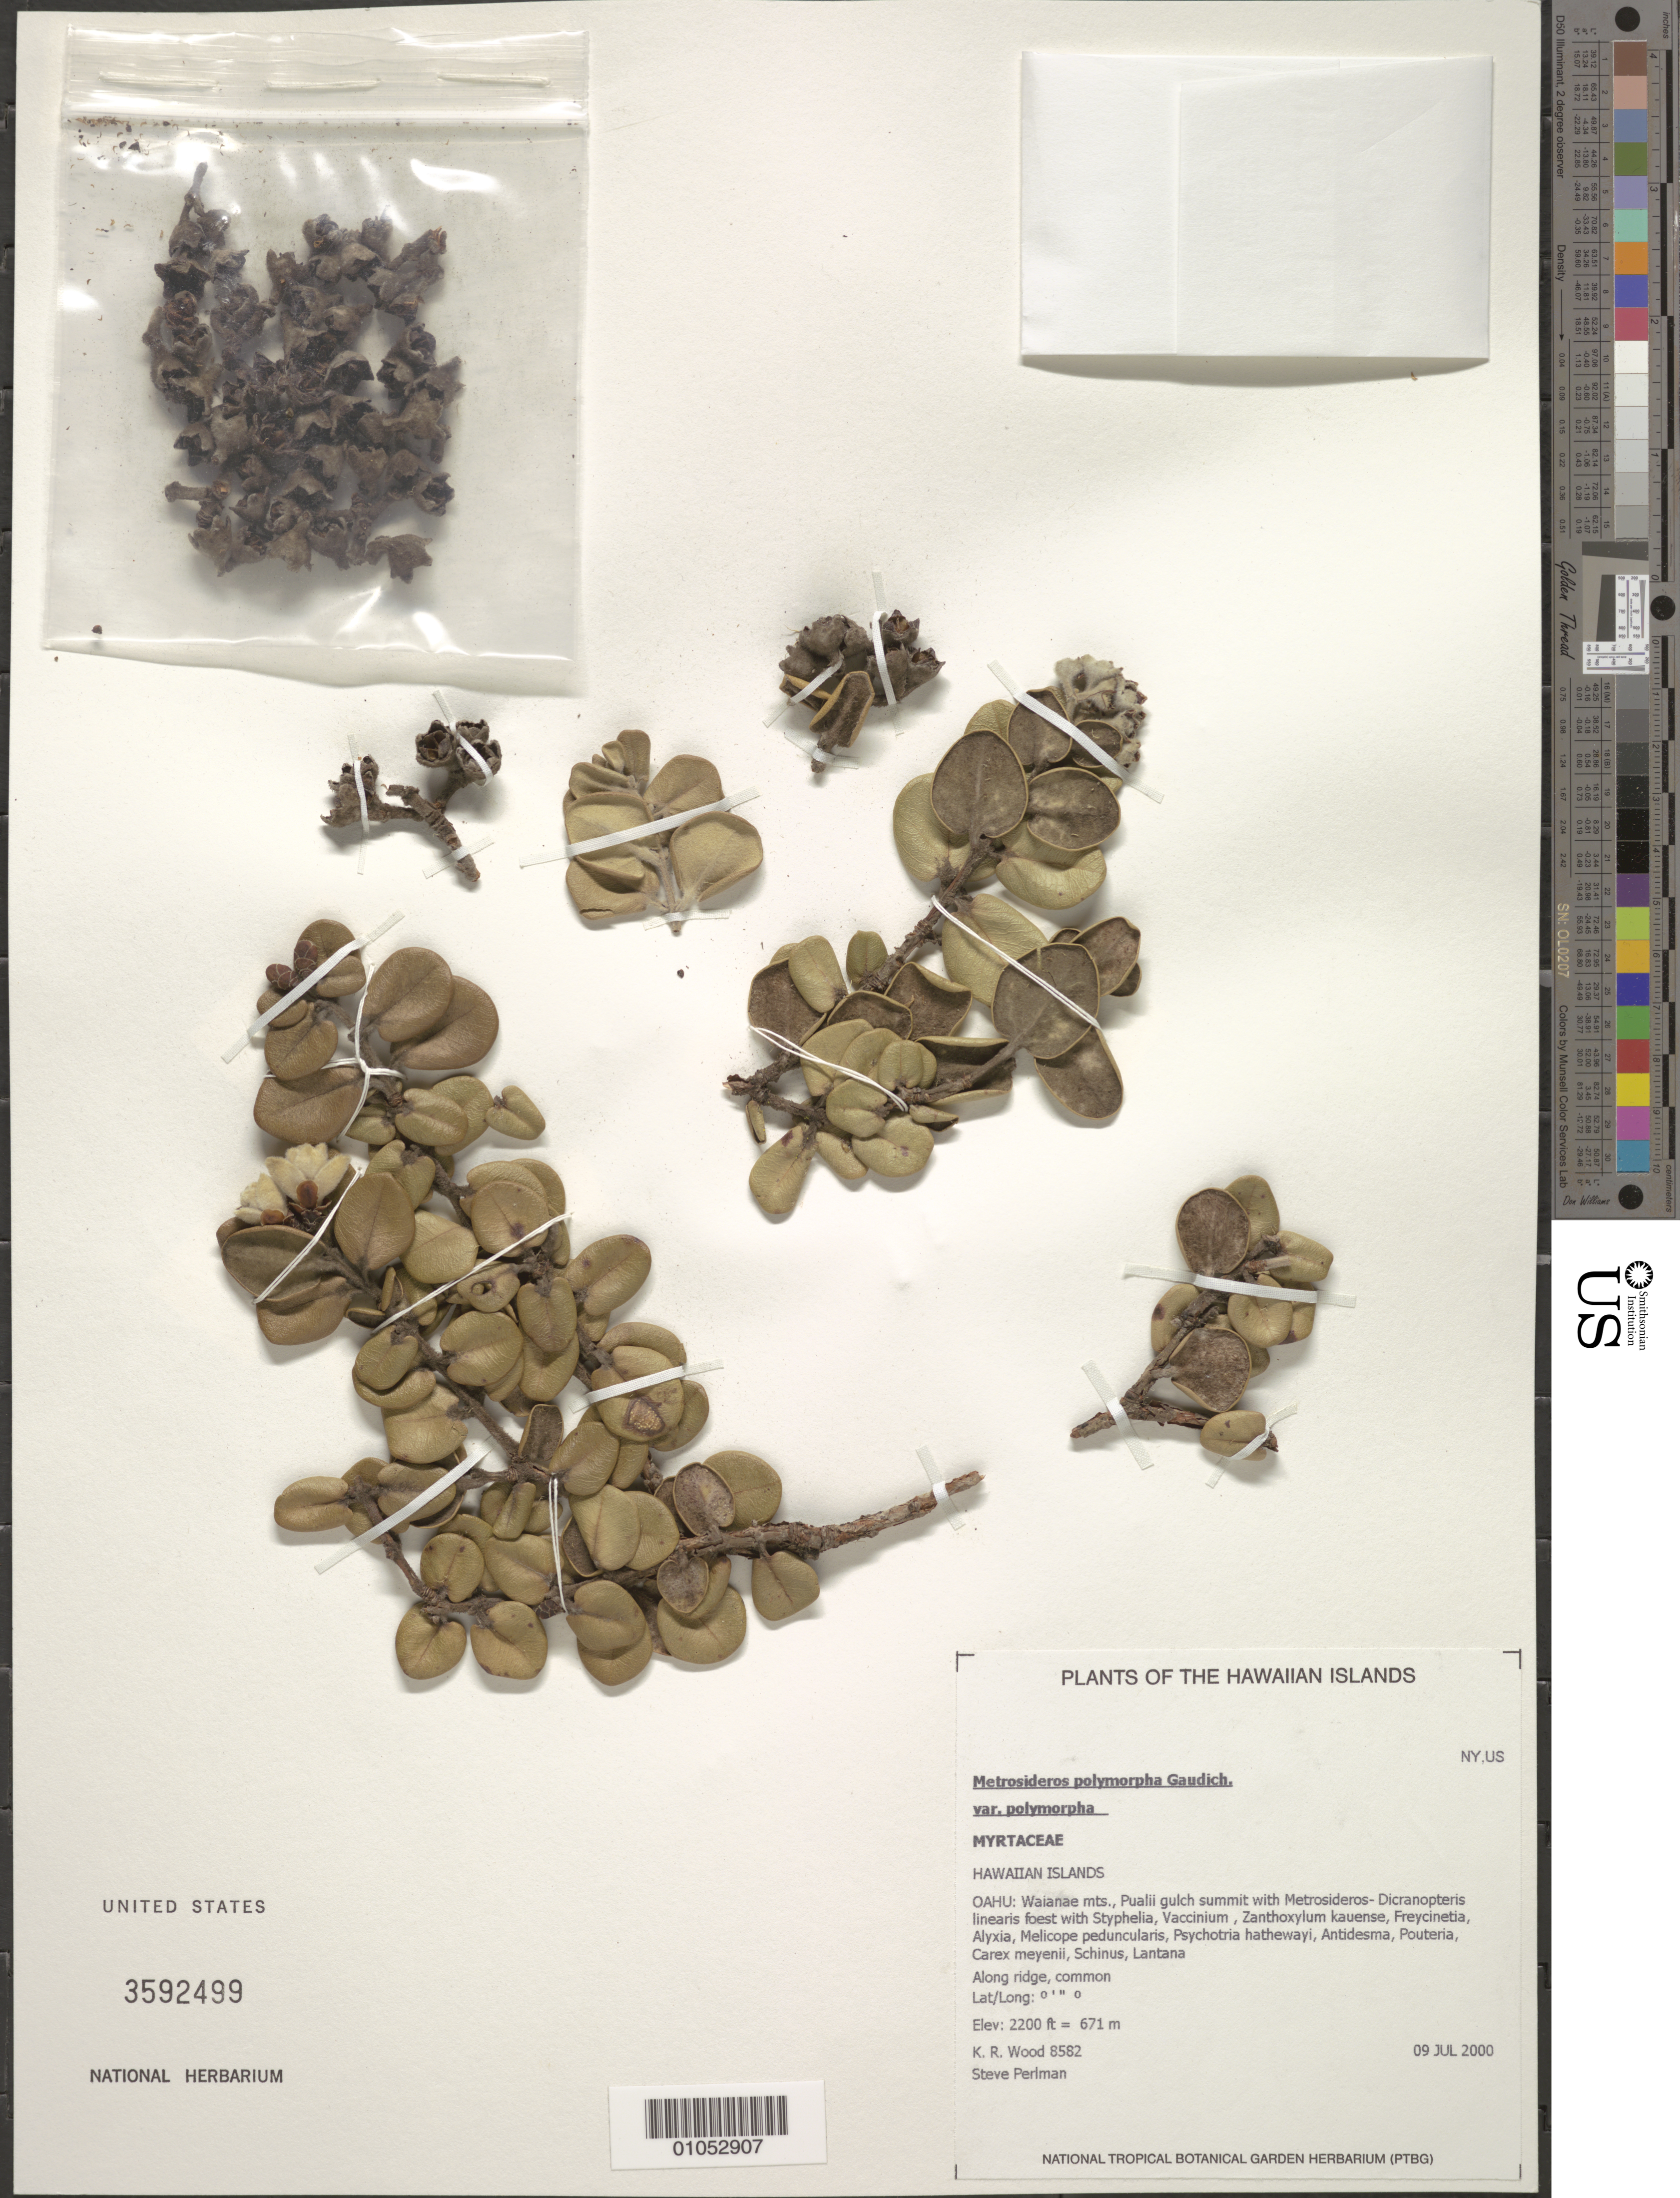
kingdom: Plantae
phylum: Tracheophyta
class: Magnoliopsida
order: Myrtales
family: Myrtaceae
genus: Metrosideros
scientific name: Metrosideros polymorpha var. polymorpha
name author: Gaudich.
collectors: K. R. Wood & S. P. Perlman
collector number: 8582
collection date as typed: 9 Jul 2000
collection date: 2000-07-09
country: United States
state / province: Hawaii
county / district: Honolulu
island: Oahu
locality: Waianae Mts., Pualii gulch summit.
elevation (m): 671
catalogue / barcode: US 3592499